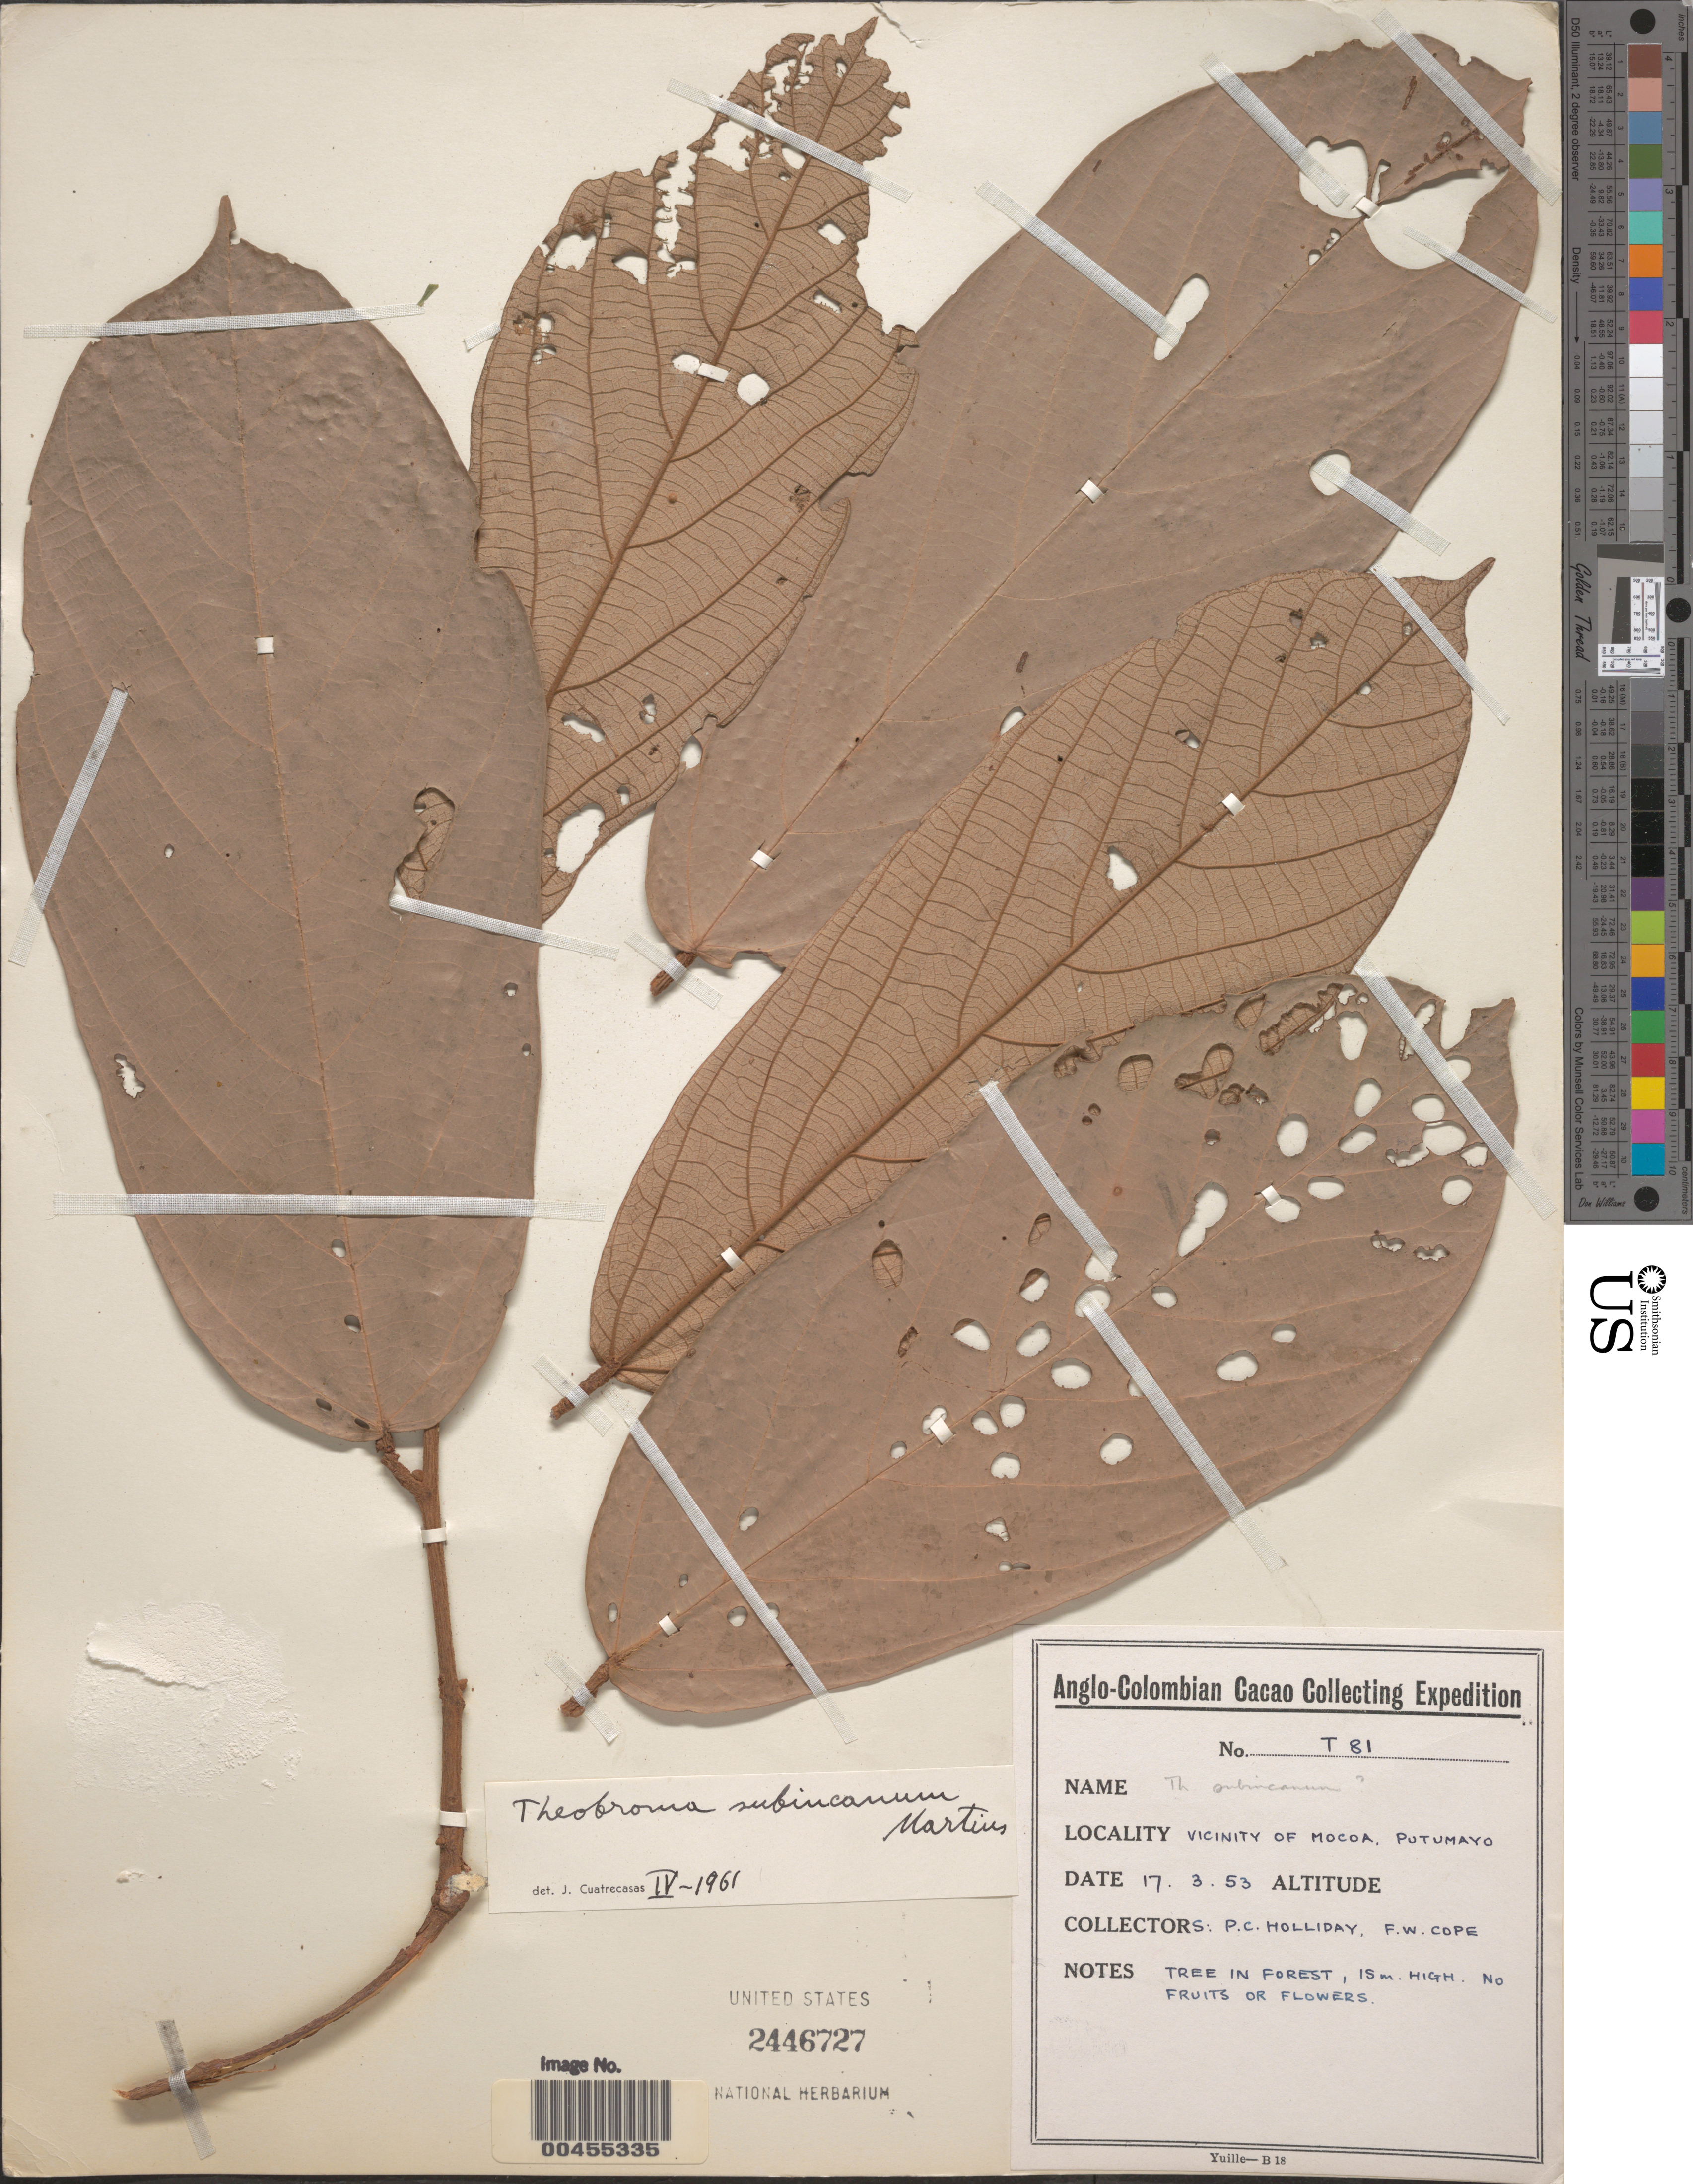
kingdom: Plantae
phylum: Tracheophyta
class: Magnoliopsida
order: Malvales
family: Malvaceae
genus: Theobroma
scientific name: Theobroma subincanum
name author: Mart.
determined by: Cuatrecasas, J.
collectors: P. C. Holliday & F. Cope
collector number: T81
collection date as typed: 17 Mar 1953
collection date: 1953-03-17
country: Colombia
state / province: Putumayo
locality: Vicinity of Mocoa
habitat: forest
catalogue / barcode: US 2446727